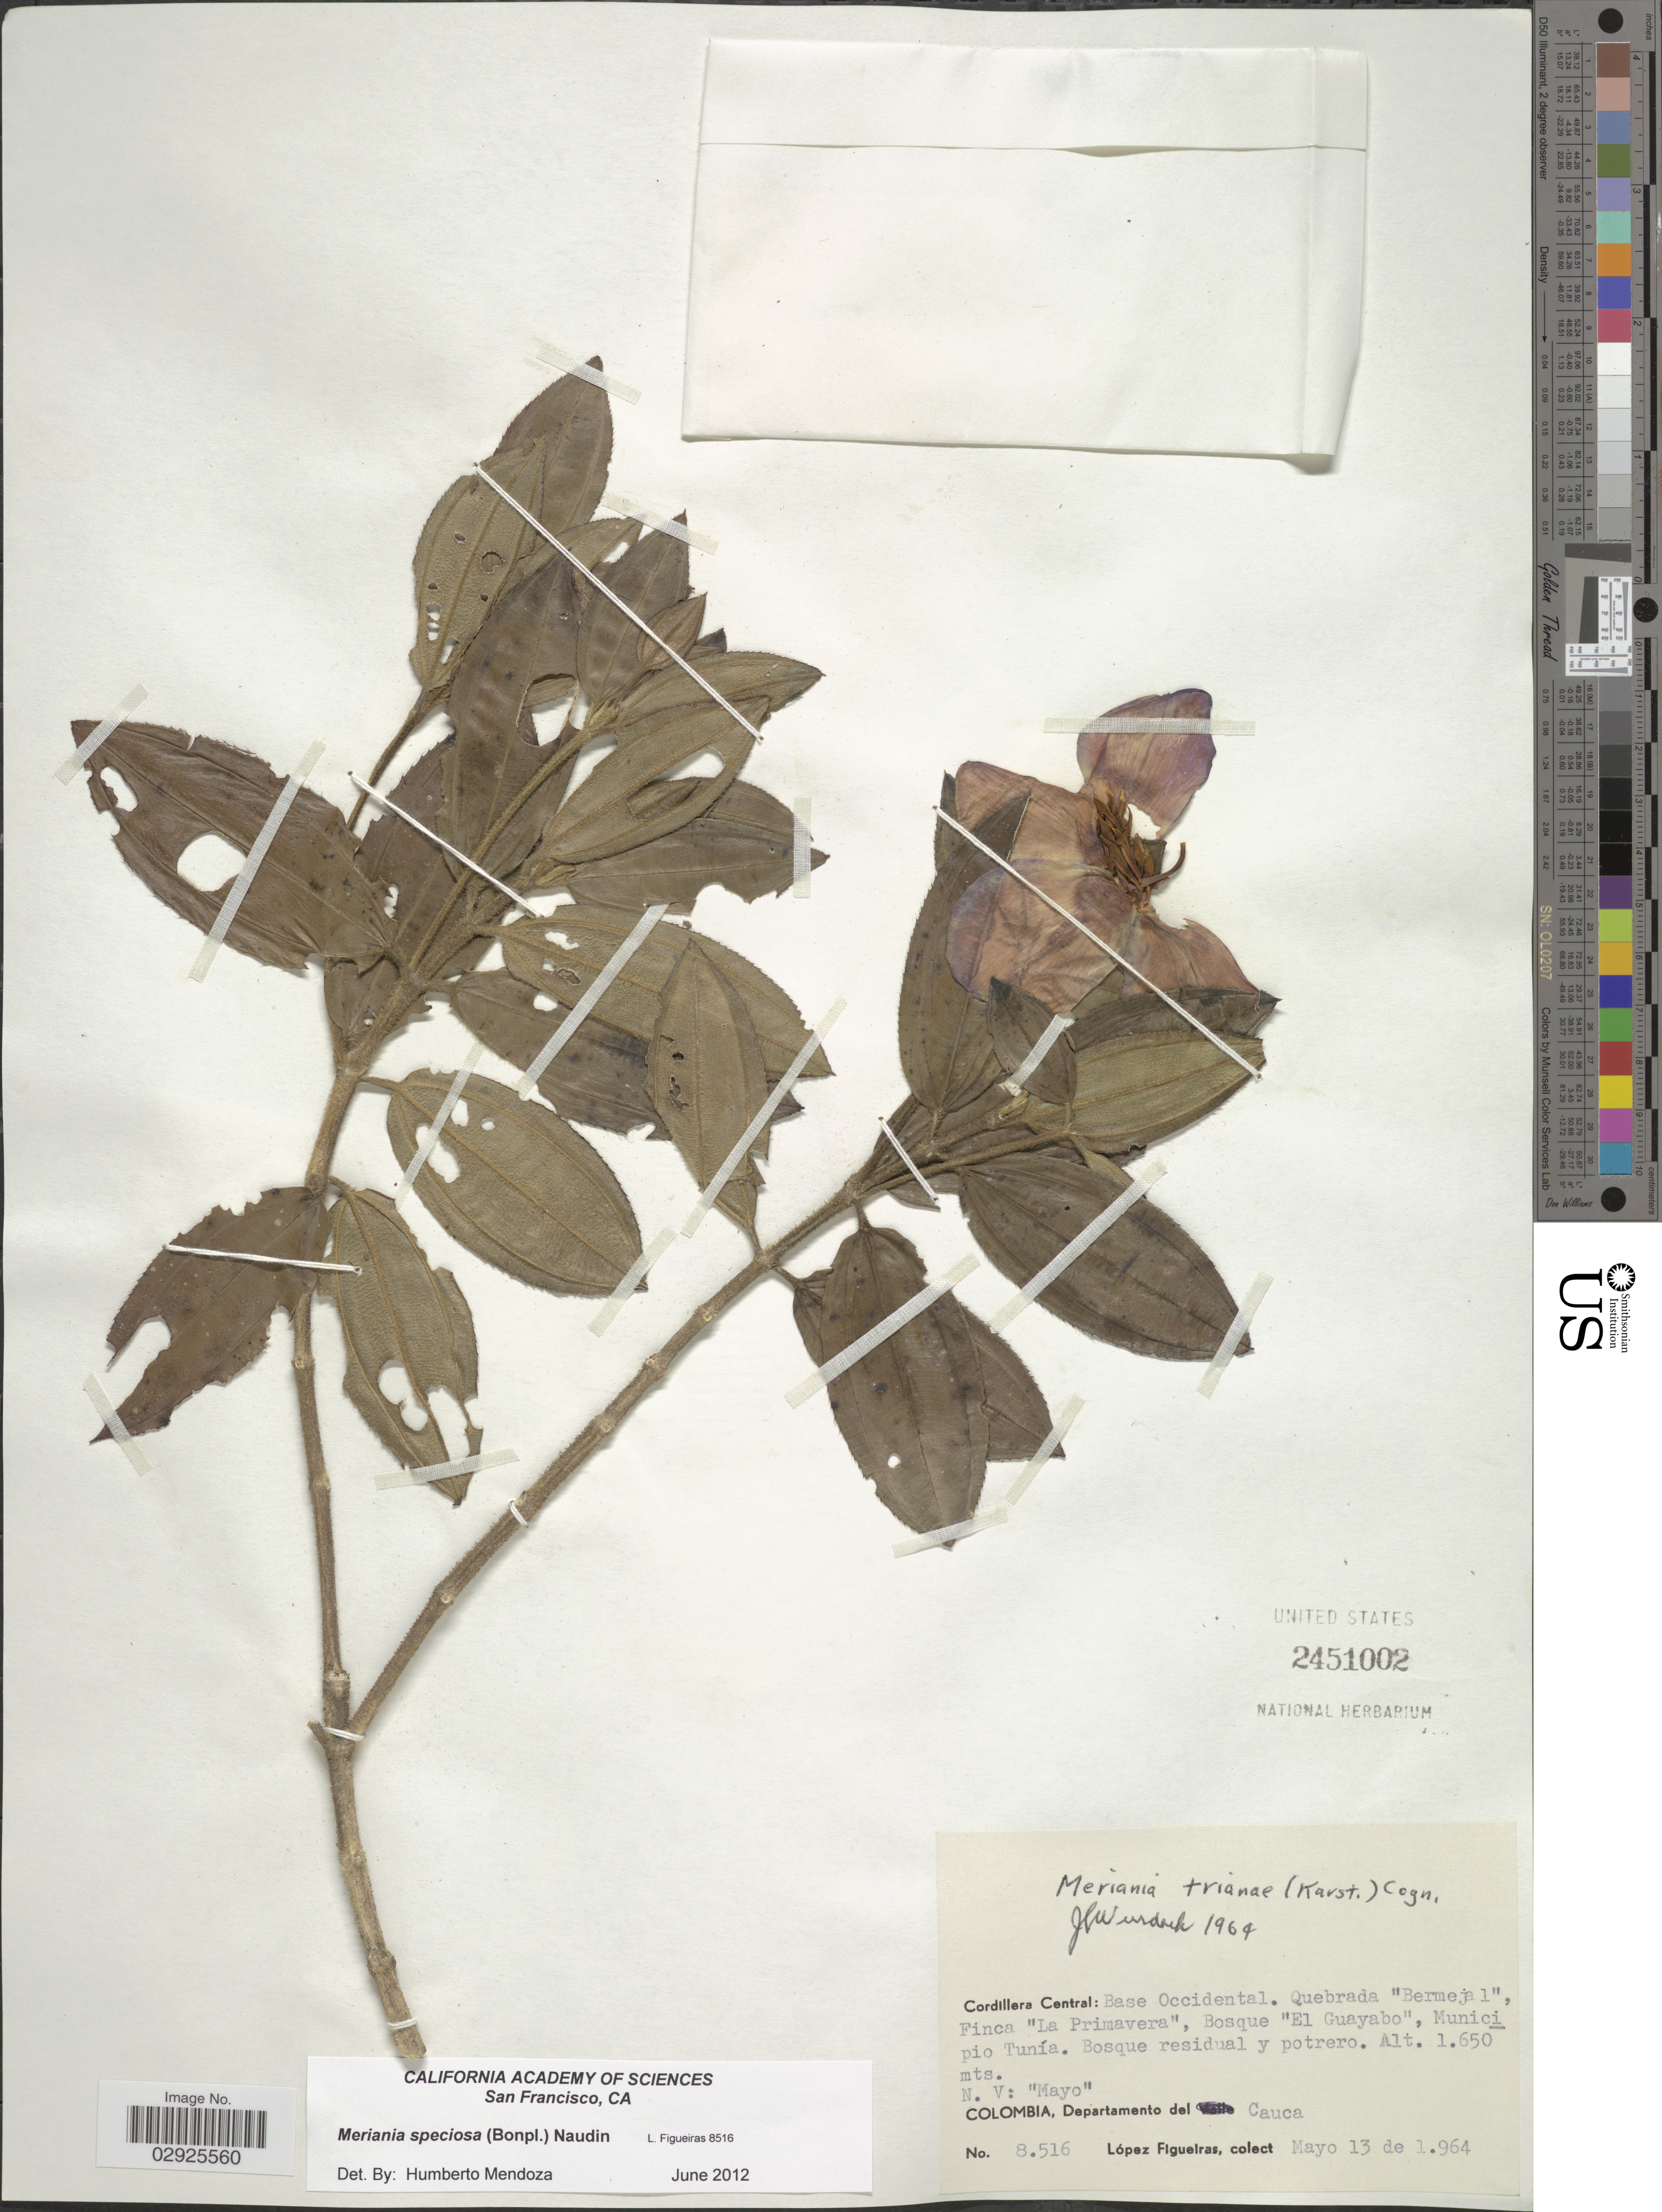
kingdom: Plantae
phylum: Tracheophyta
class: Magnoliopsida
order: Myrtales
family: Melastomataceae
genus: Meriania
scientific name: Meriania speciosa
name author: (Bonpl.) Naudin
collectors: M. López Figueiras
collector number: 8516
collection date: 1964-05-13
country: Colombia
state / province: Cauca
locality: Cordillera Central: Base Occidental, Quebrada "Bermejal", Finca "La Primavera", Bosque "El Guayabo", Municipio Tunía, Departamento del Cauca.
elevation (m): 1650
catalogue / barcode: US 2451002